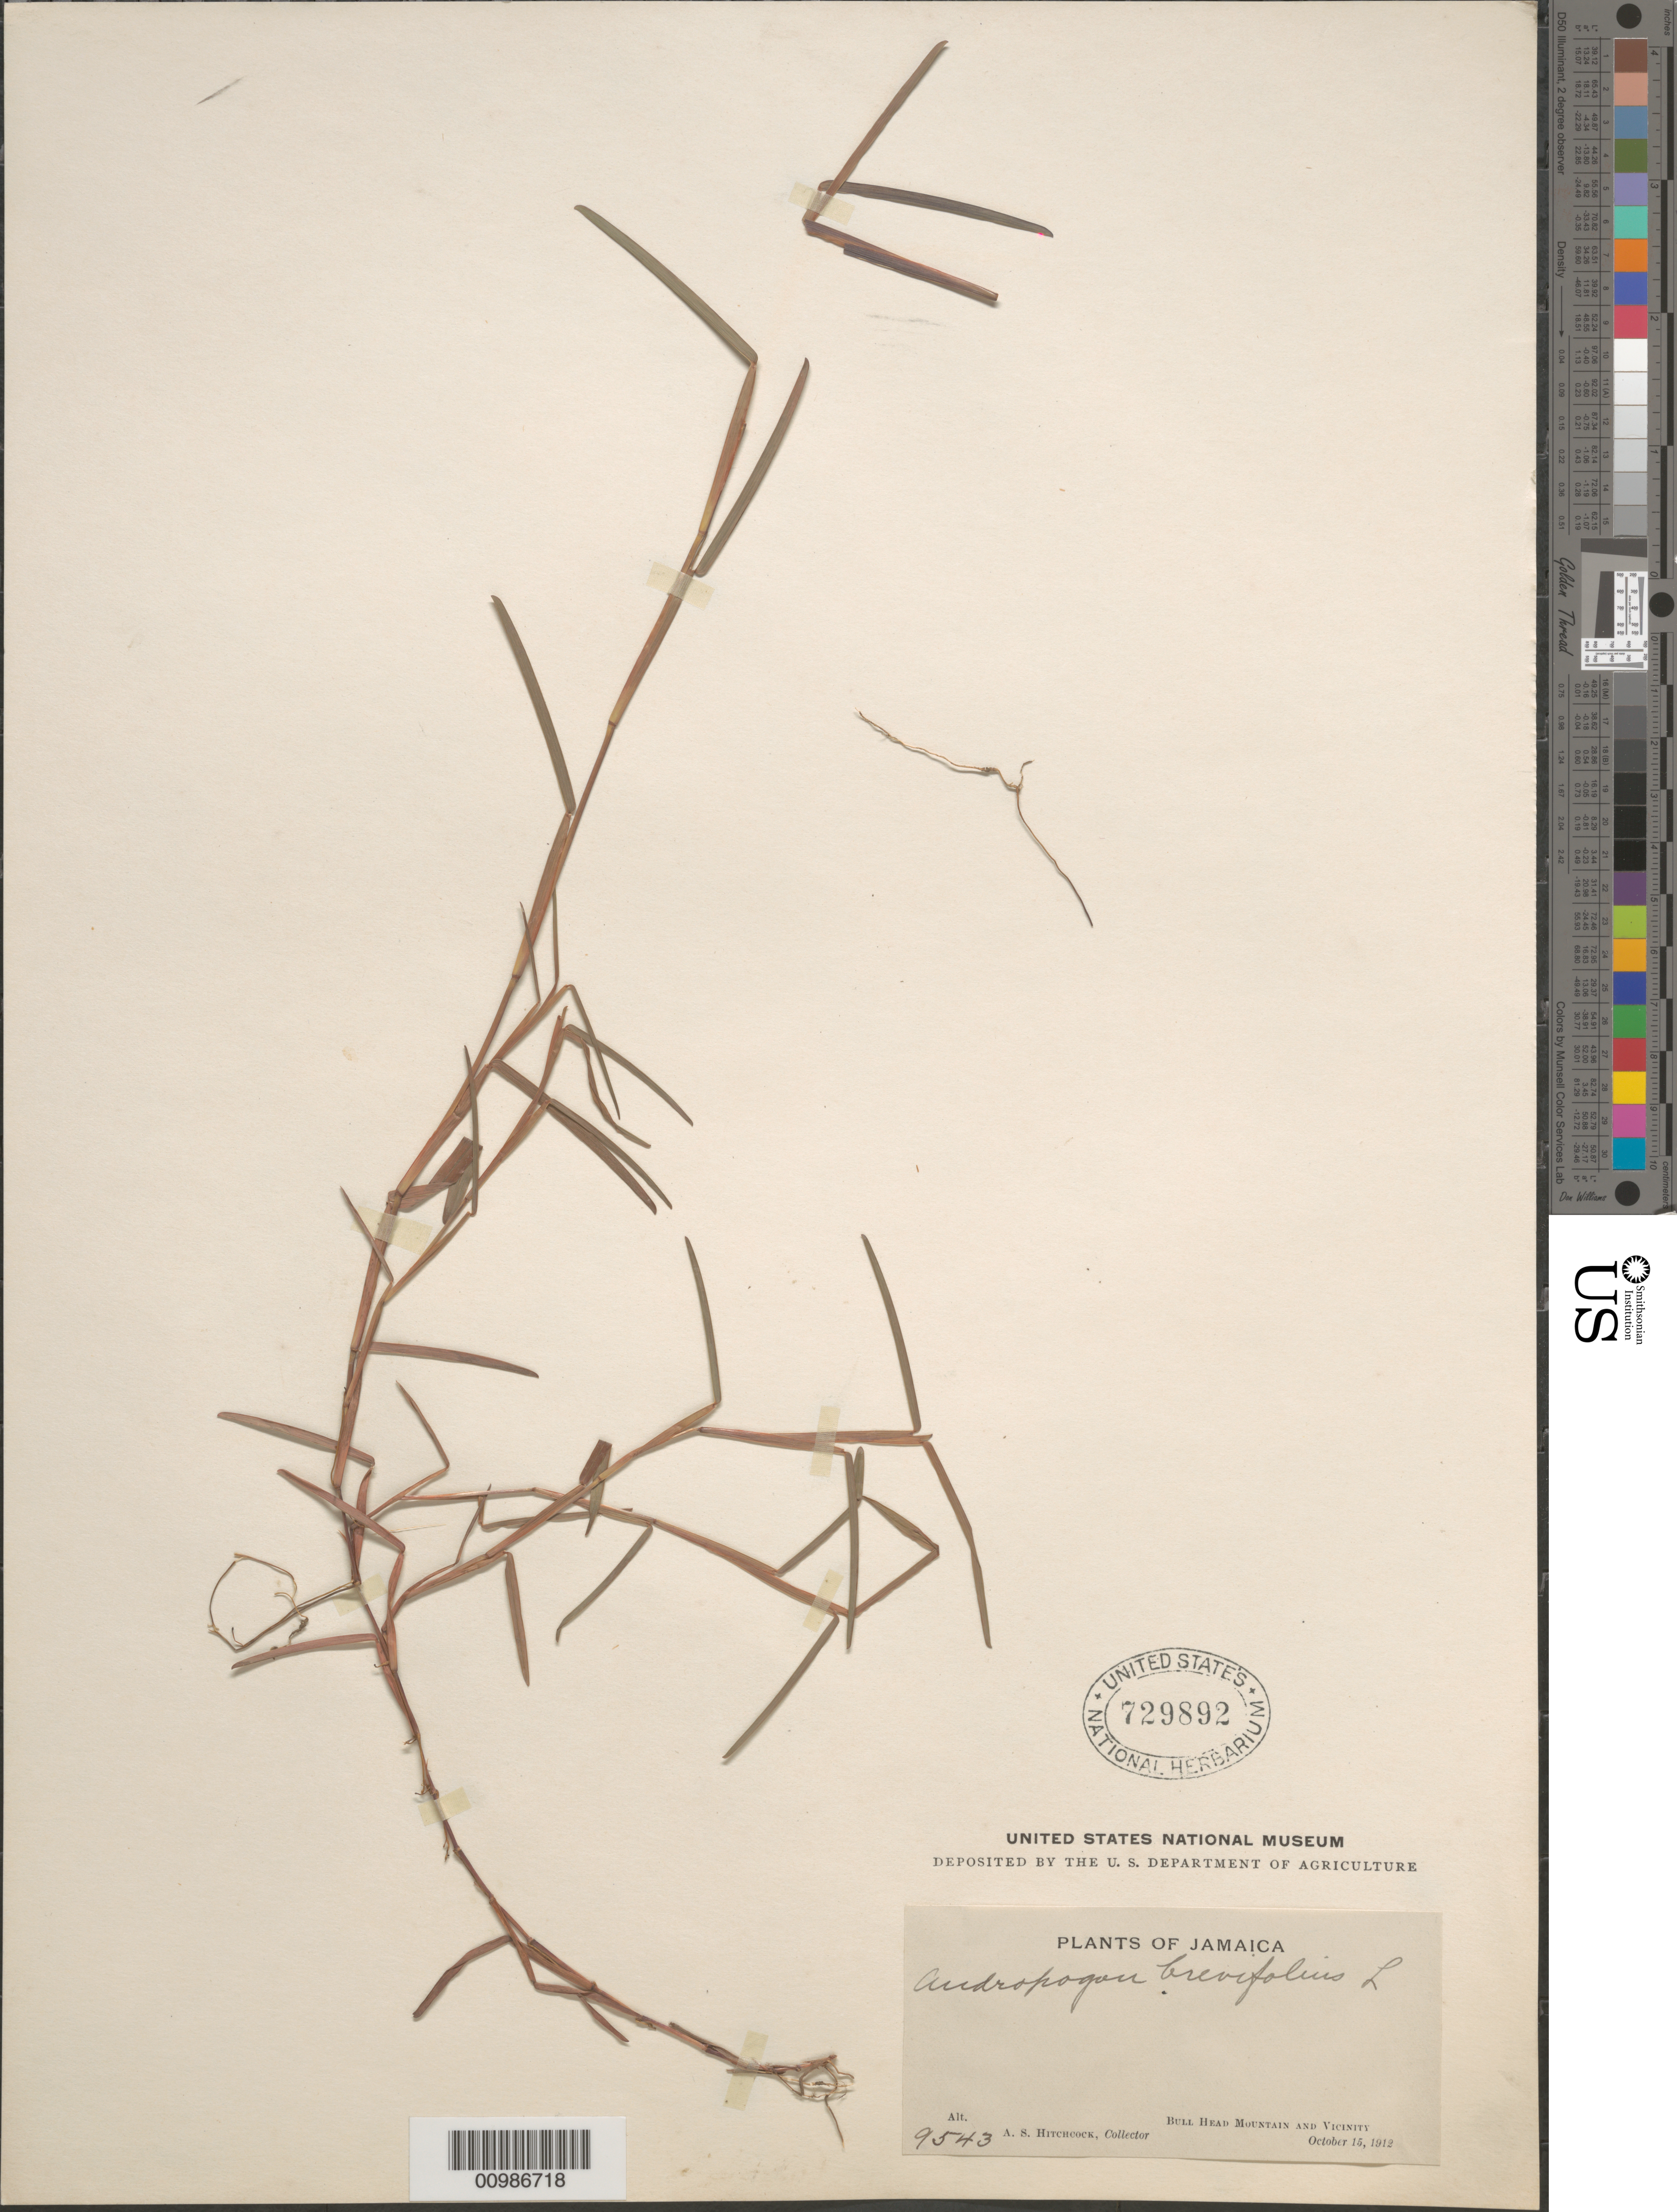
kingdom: Plantae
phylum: Tracheophyta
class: Liliopsida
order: Poales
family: Poaceae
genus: Andropogon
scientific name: Andropogon brevifolius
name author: Sw.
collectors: A. S. Hitchcock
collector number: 9543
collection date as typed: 15 Oct 1912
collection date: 1912-10-15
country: Jamaica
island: Jamaica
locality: Bull Head Mountain and Vicinity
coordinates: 0 N, 0 E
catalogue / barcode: US 729892